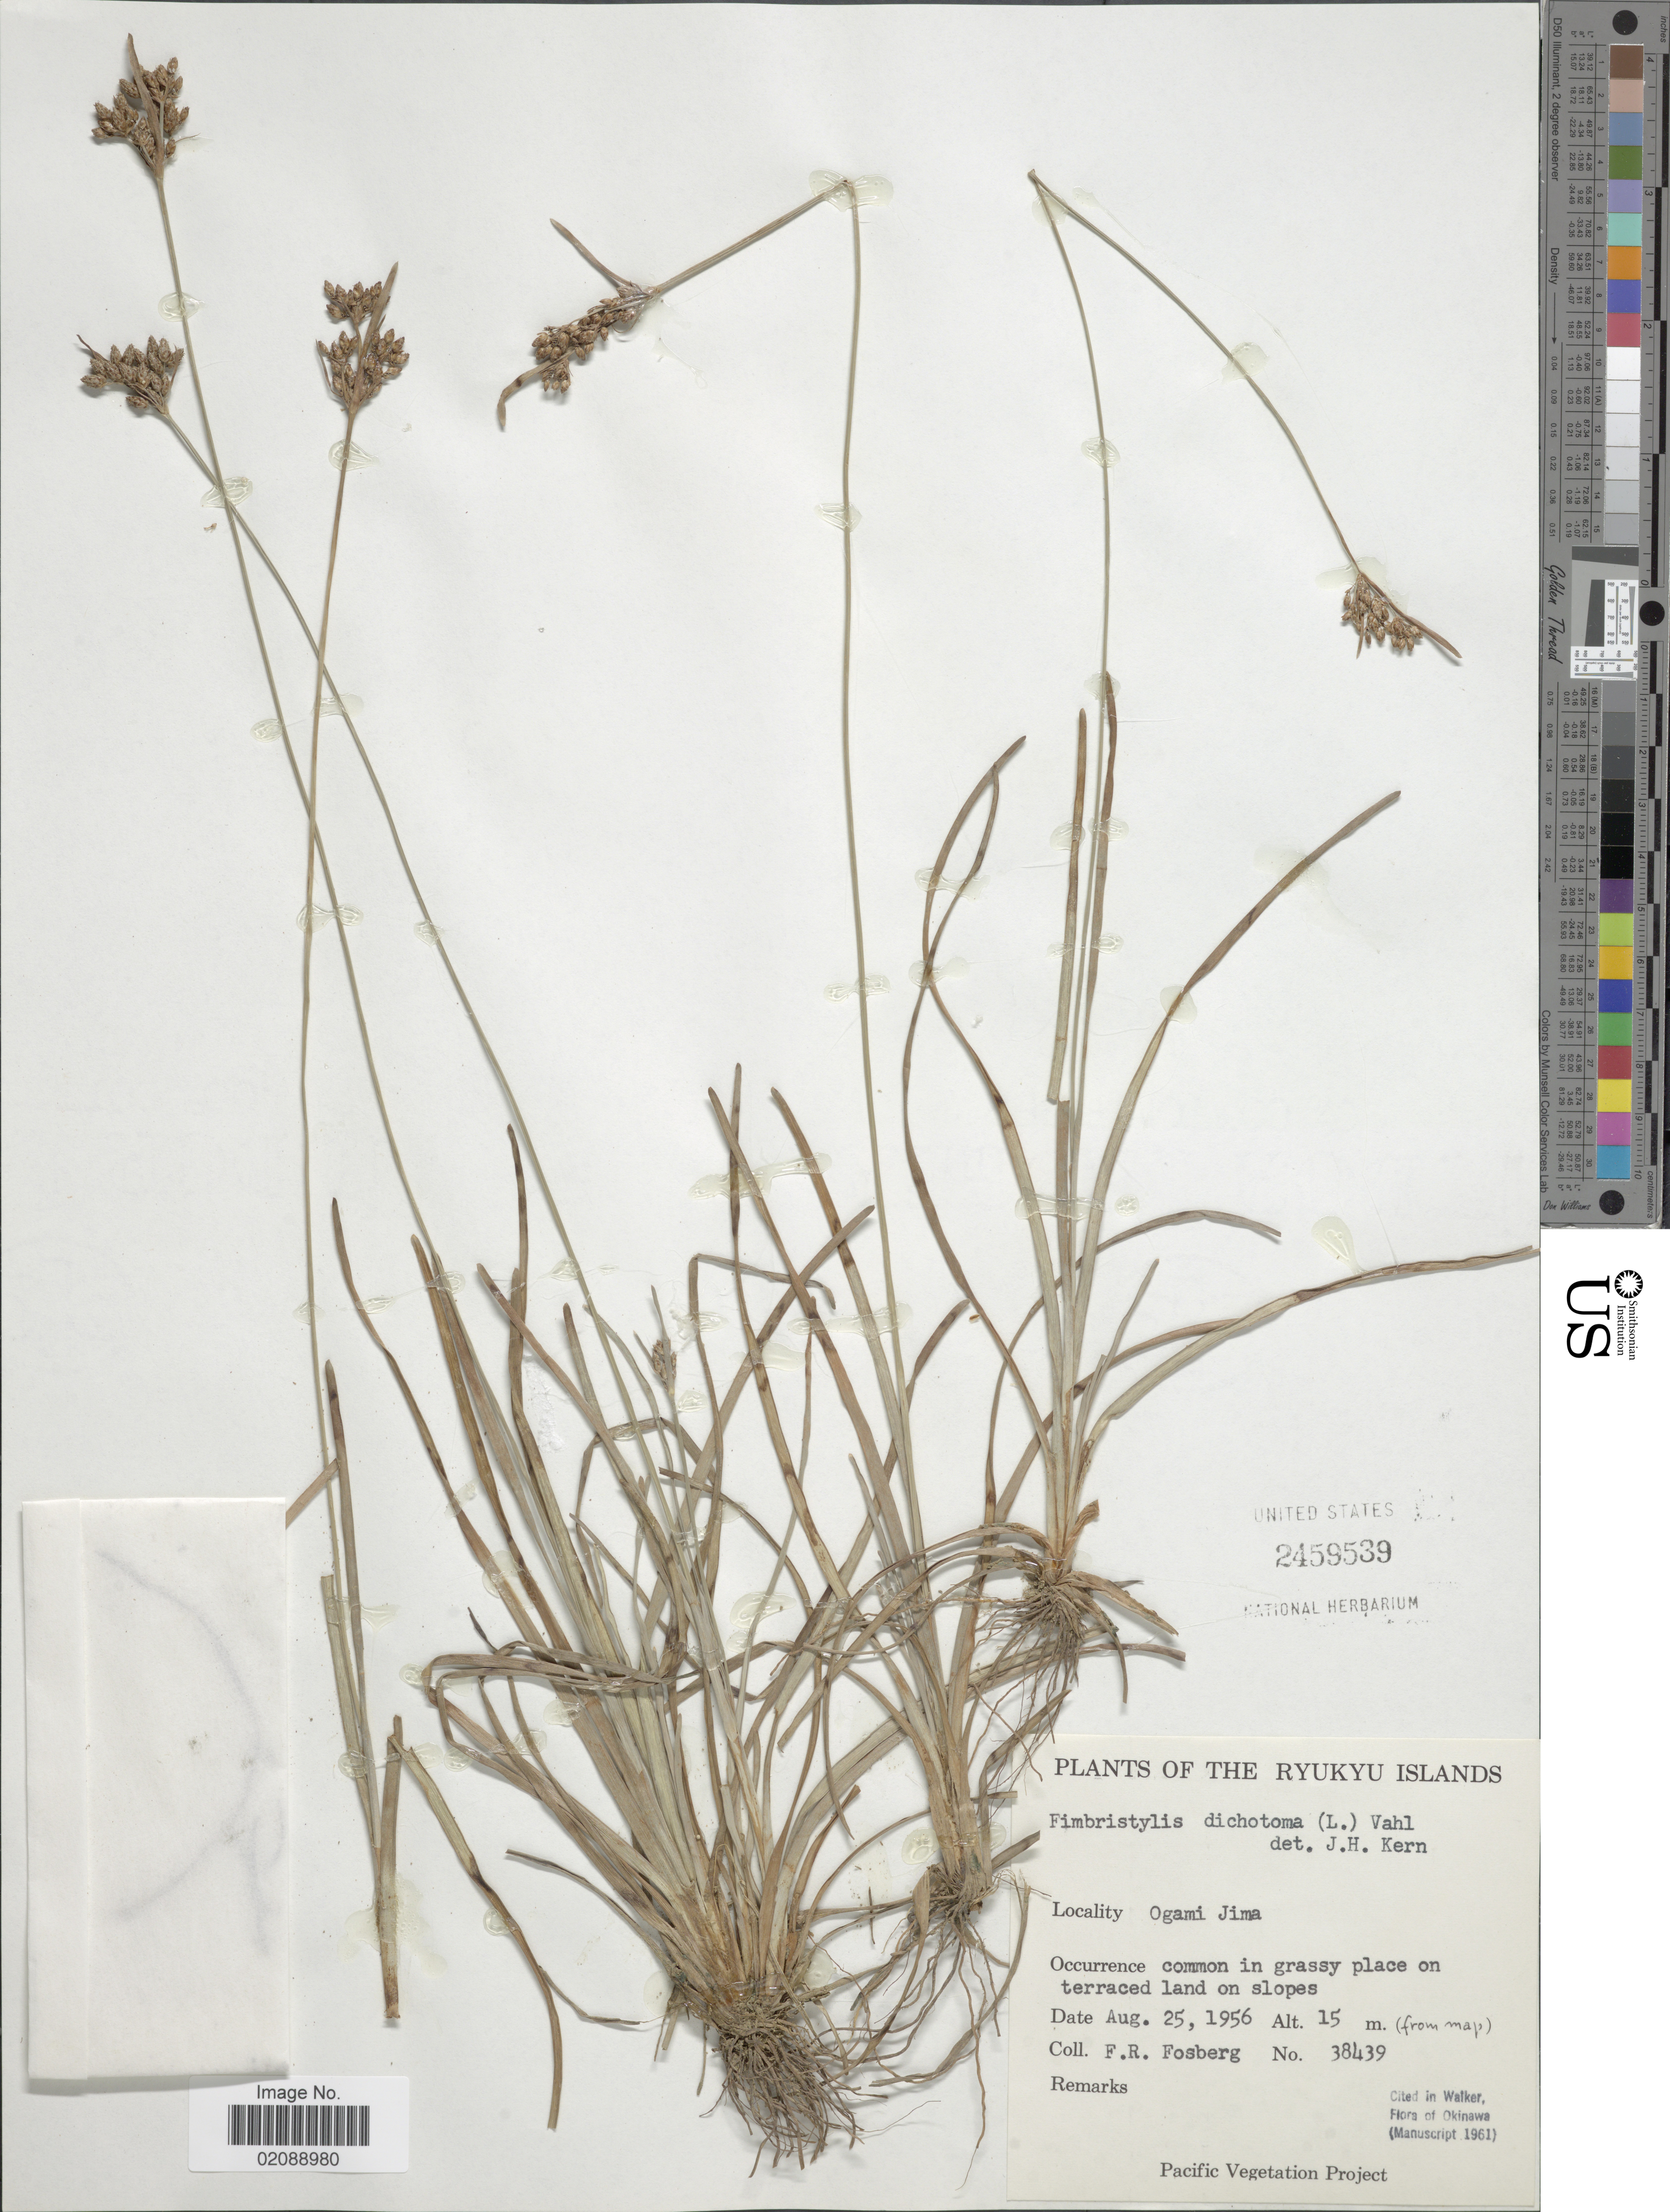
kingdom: Plantae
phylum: Tracheophyta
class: Liliopsida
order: Poales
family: Cyperaceae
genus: Fimbristylis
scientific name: Fimbristylis dichotoma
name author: (L.) Vahl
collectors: F. R. Fosberg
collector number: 38439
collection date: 1956-08-25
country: Japan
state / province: Okinawa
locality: The Ryukyu Islands, Ogami Jima, common in grassy place on terraced land on slopes.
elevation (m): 15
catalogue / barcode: US 2459539